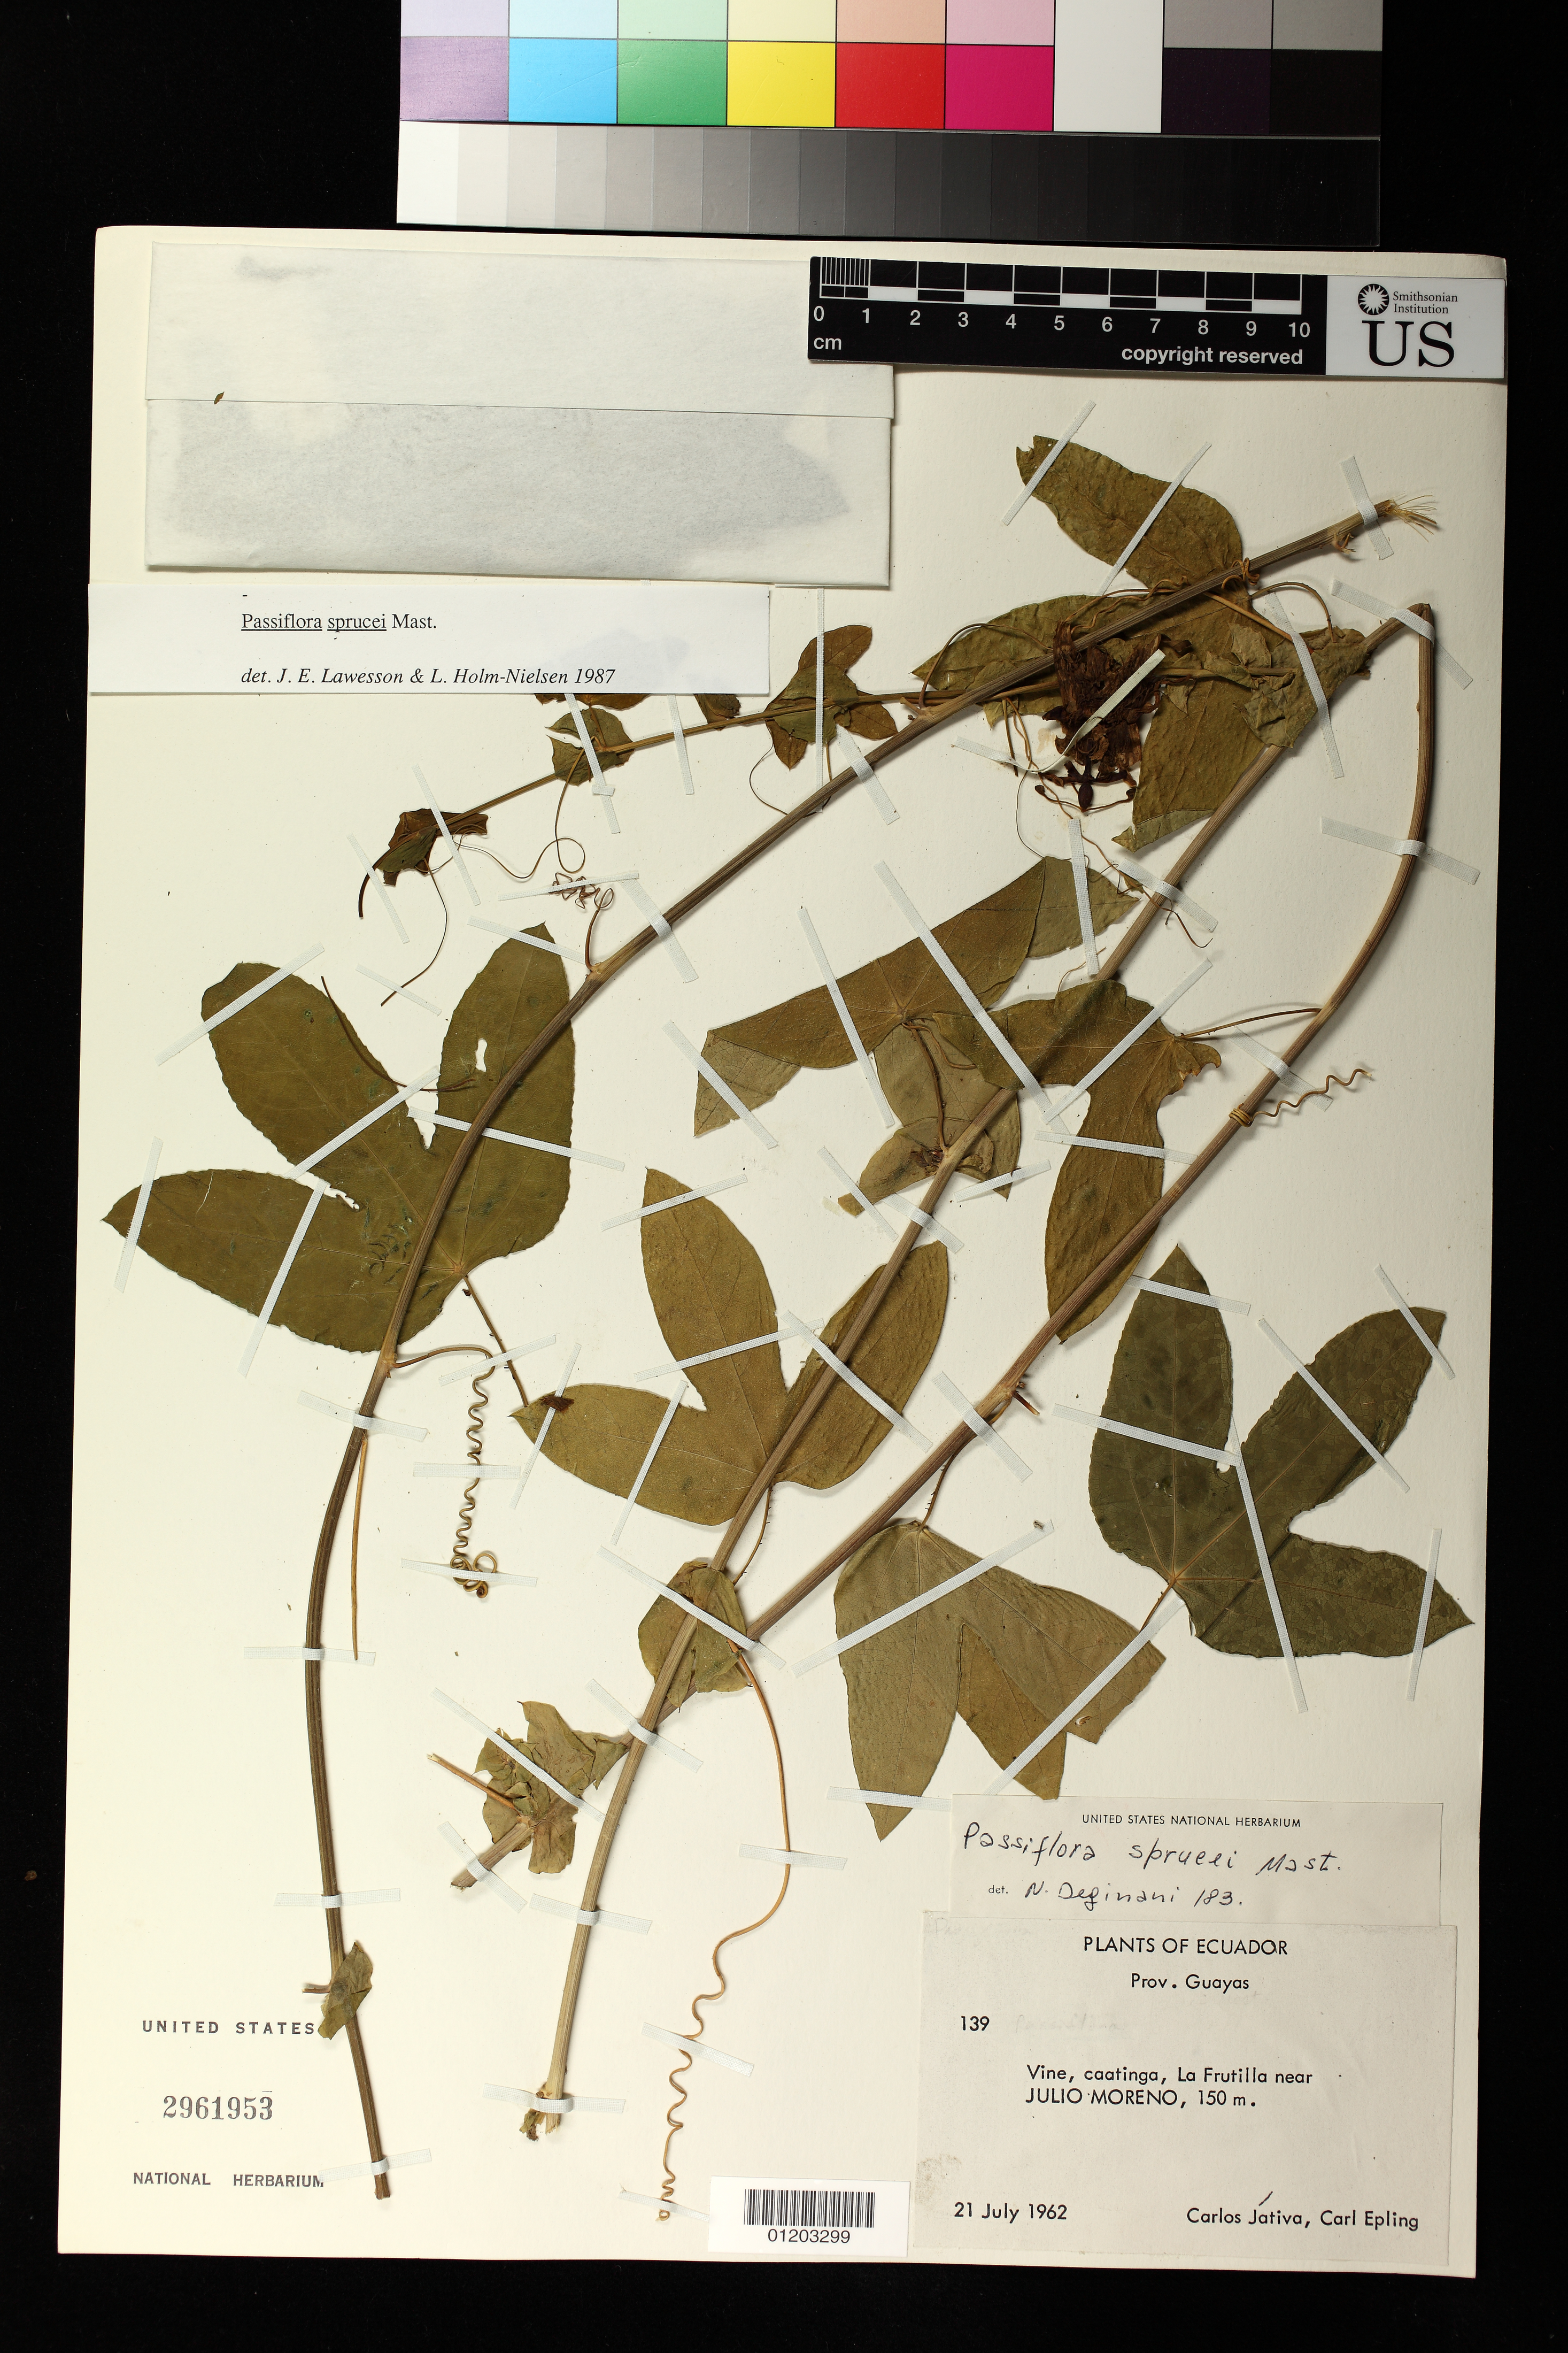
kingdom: Plantae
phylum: Tracheophyta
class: Magnoliopsida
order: Malpighiales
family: Passifloraceae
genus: Passiflora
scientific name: Passiflora sprucei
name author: Mast.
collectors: C. D. Játiva & C. C. Epling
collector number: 139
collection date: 1962-07-21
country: Ecuador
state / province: Guayas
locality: La Frutilla near Julio Moreno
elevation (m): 150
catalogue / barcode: US 2961953